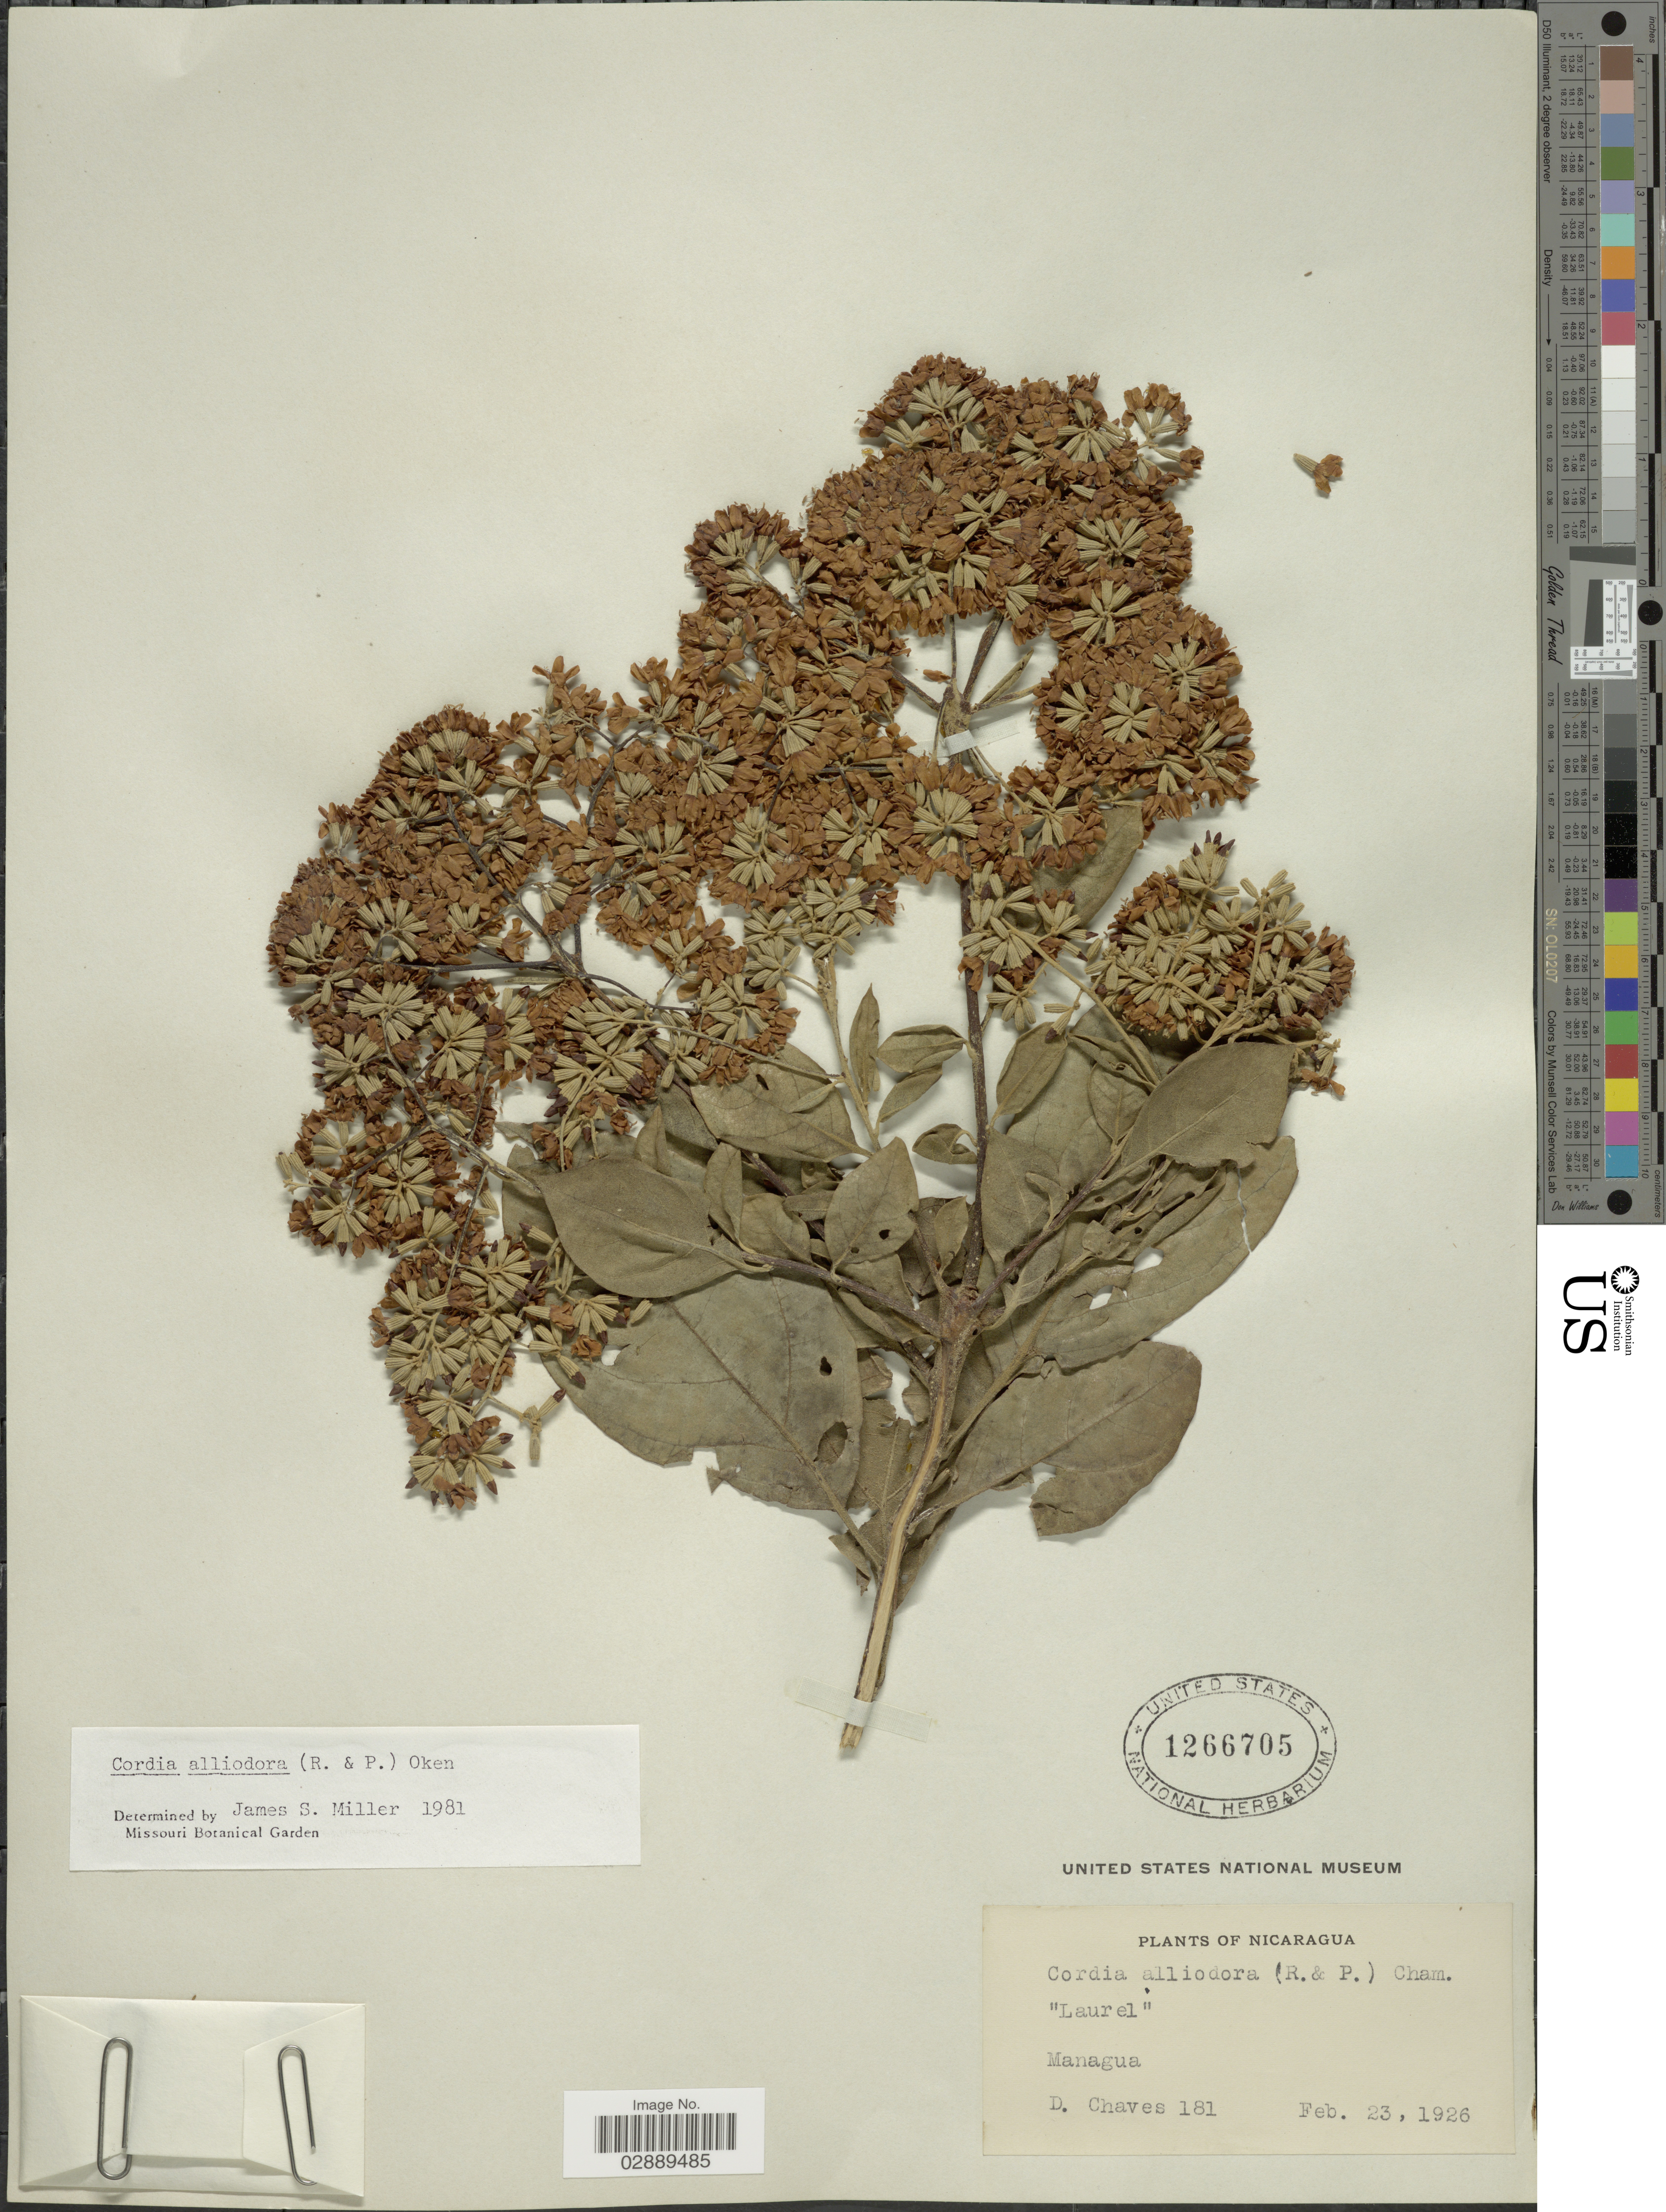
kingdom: Plantae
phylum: Tracheophyta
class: Magnoliopsida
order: Boraginales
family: Cordiaceae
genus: Cordia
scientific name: Cordia alliodora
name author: (Ruiz & Pav.) Oken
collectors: D. Chaves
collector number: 181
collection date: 1926-02-23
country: Nicaragua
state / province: Managua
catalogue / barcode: US 1266705